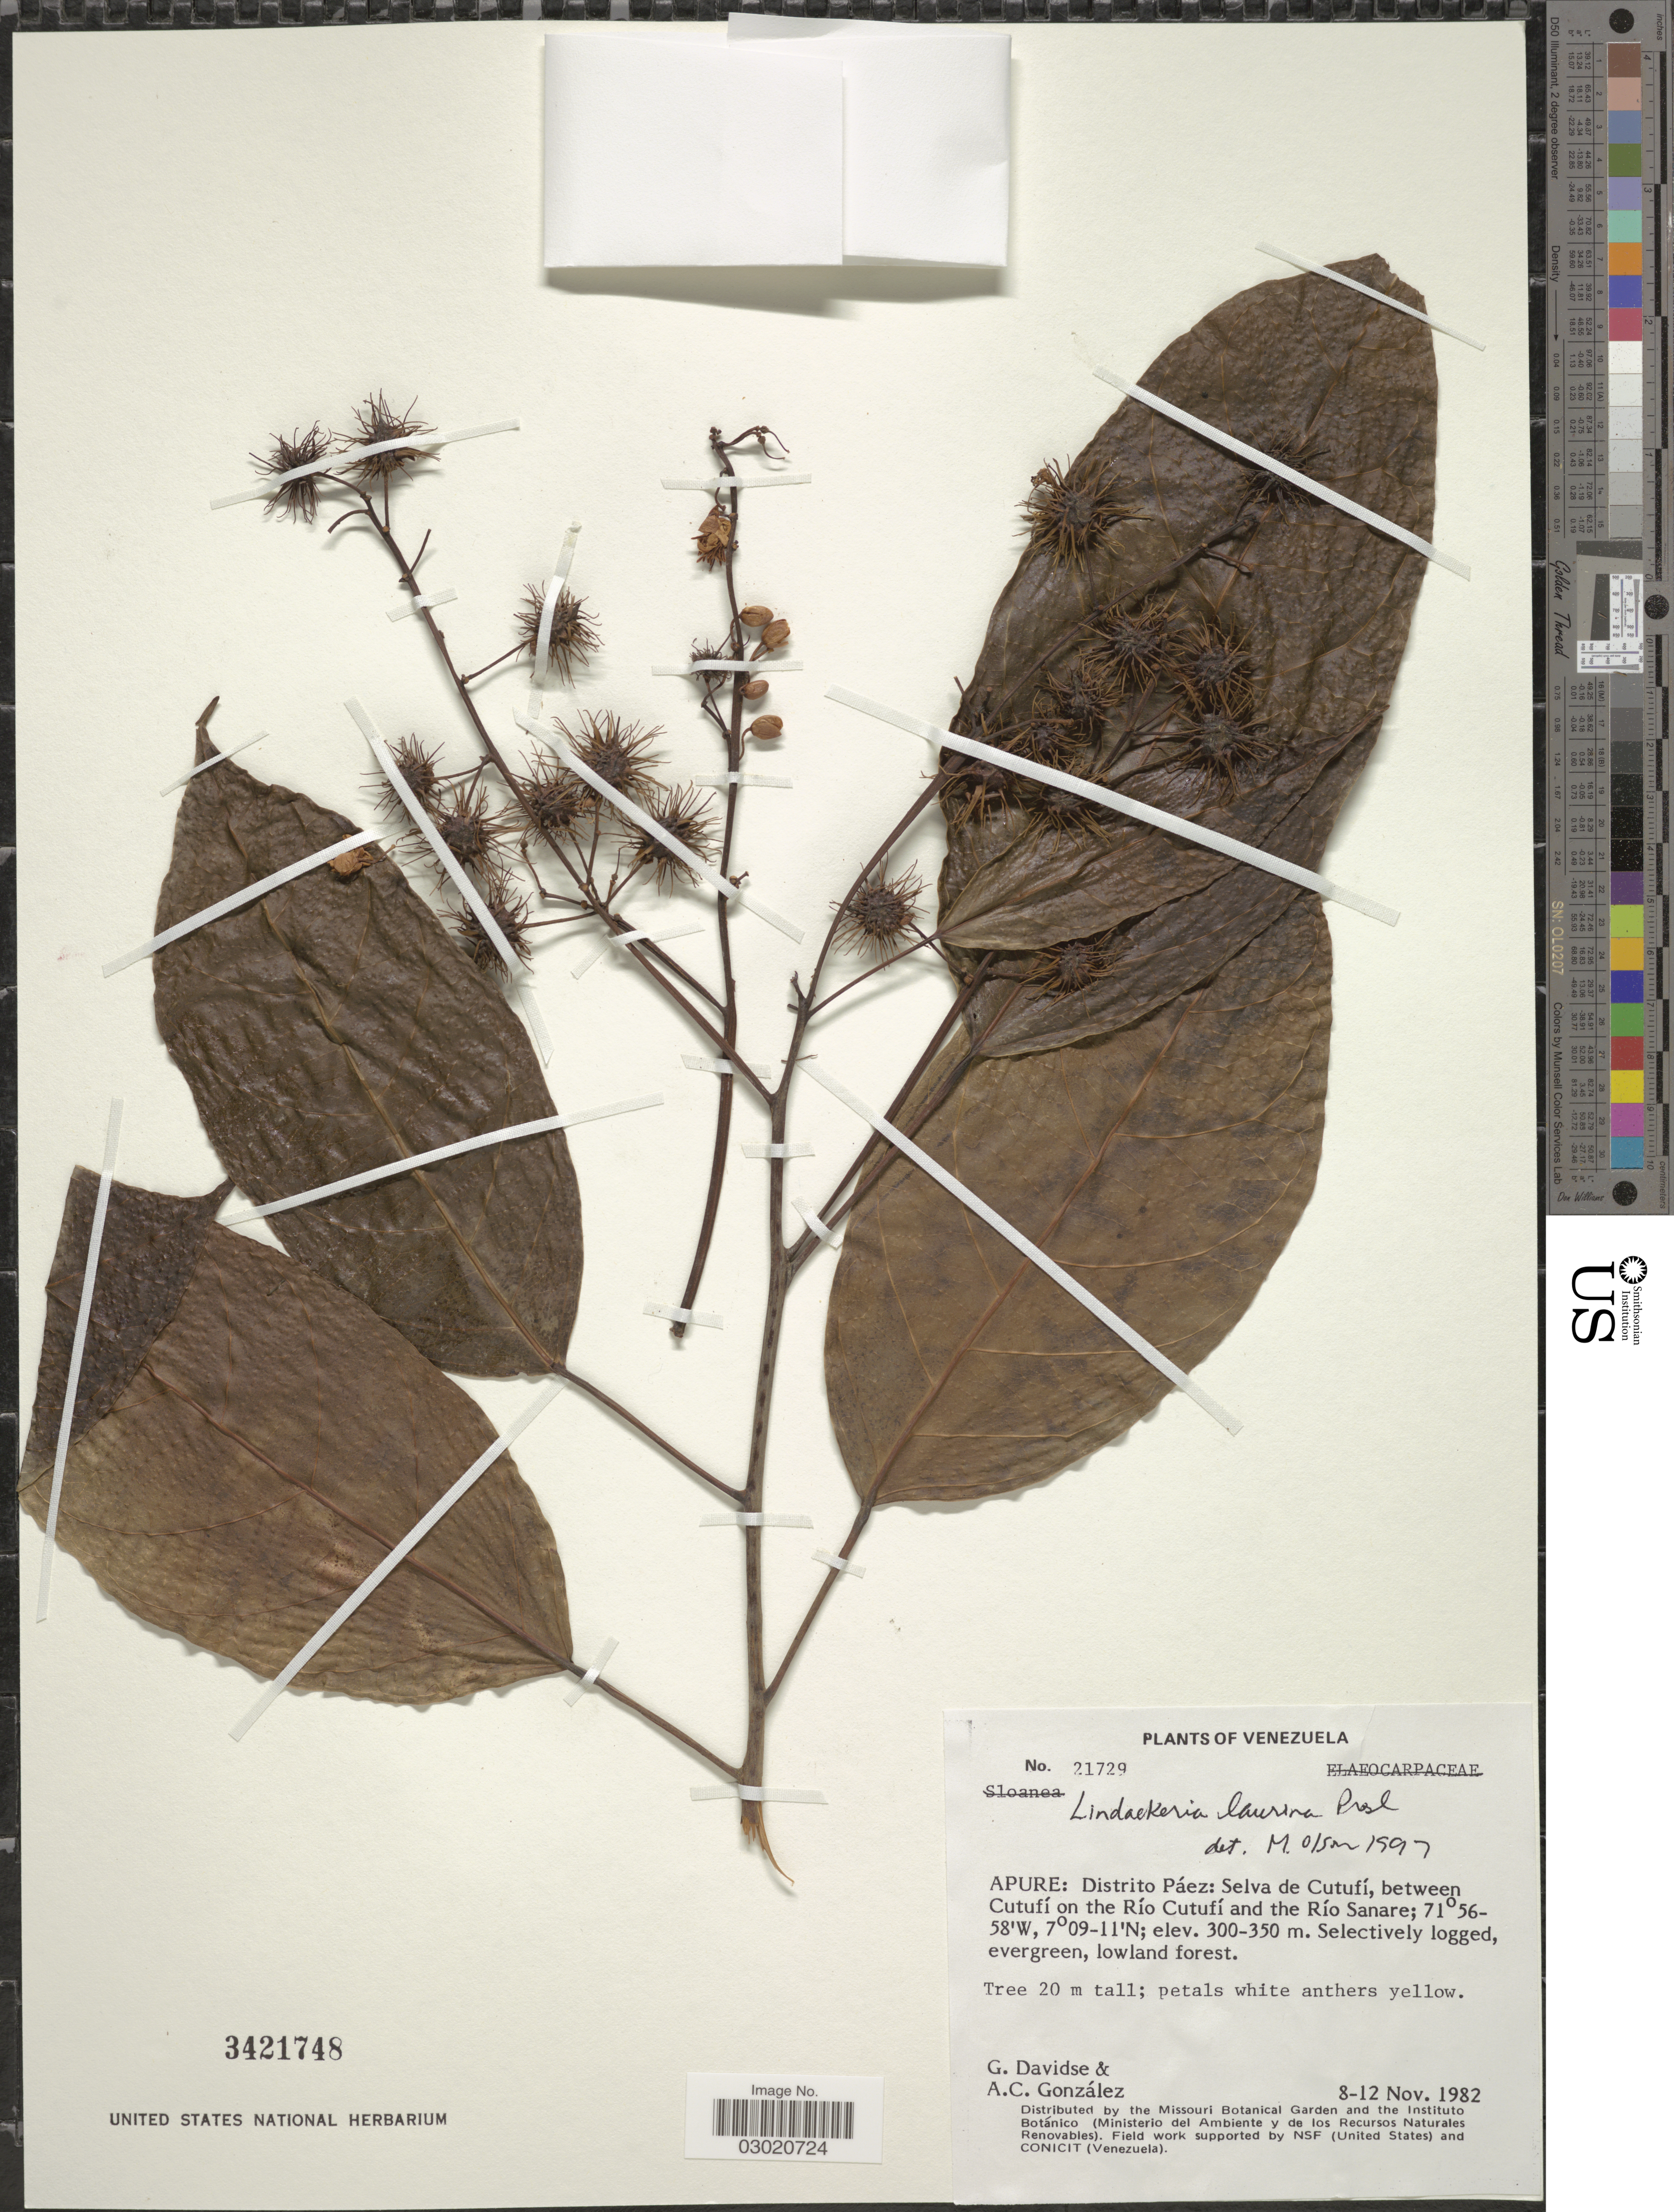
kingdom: Plantae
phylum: Tracheophyta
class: Magnoliopsida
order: Malpighiales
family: Achariaceae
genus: Lindackeria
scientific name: Lindackeria laurina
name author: C. Presl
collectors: G. Davidse & A. C. González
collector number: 21729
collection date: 1982-11-08/1982-11-12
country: Venezuela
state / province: Apure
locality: Distrito Páez: selva de Cutufí, between Cutufí on the Río Cutufí and the Río Sanare.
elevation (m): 300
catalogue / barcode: US 3421748